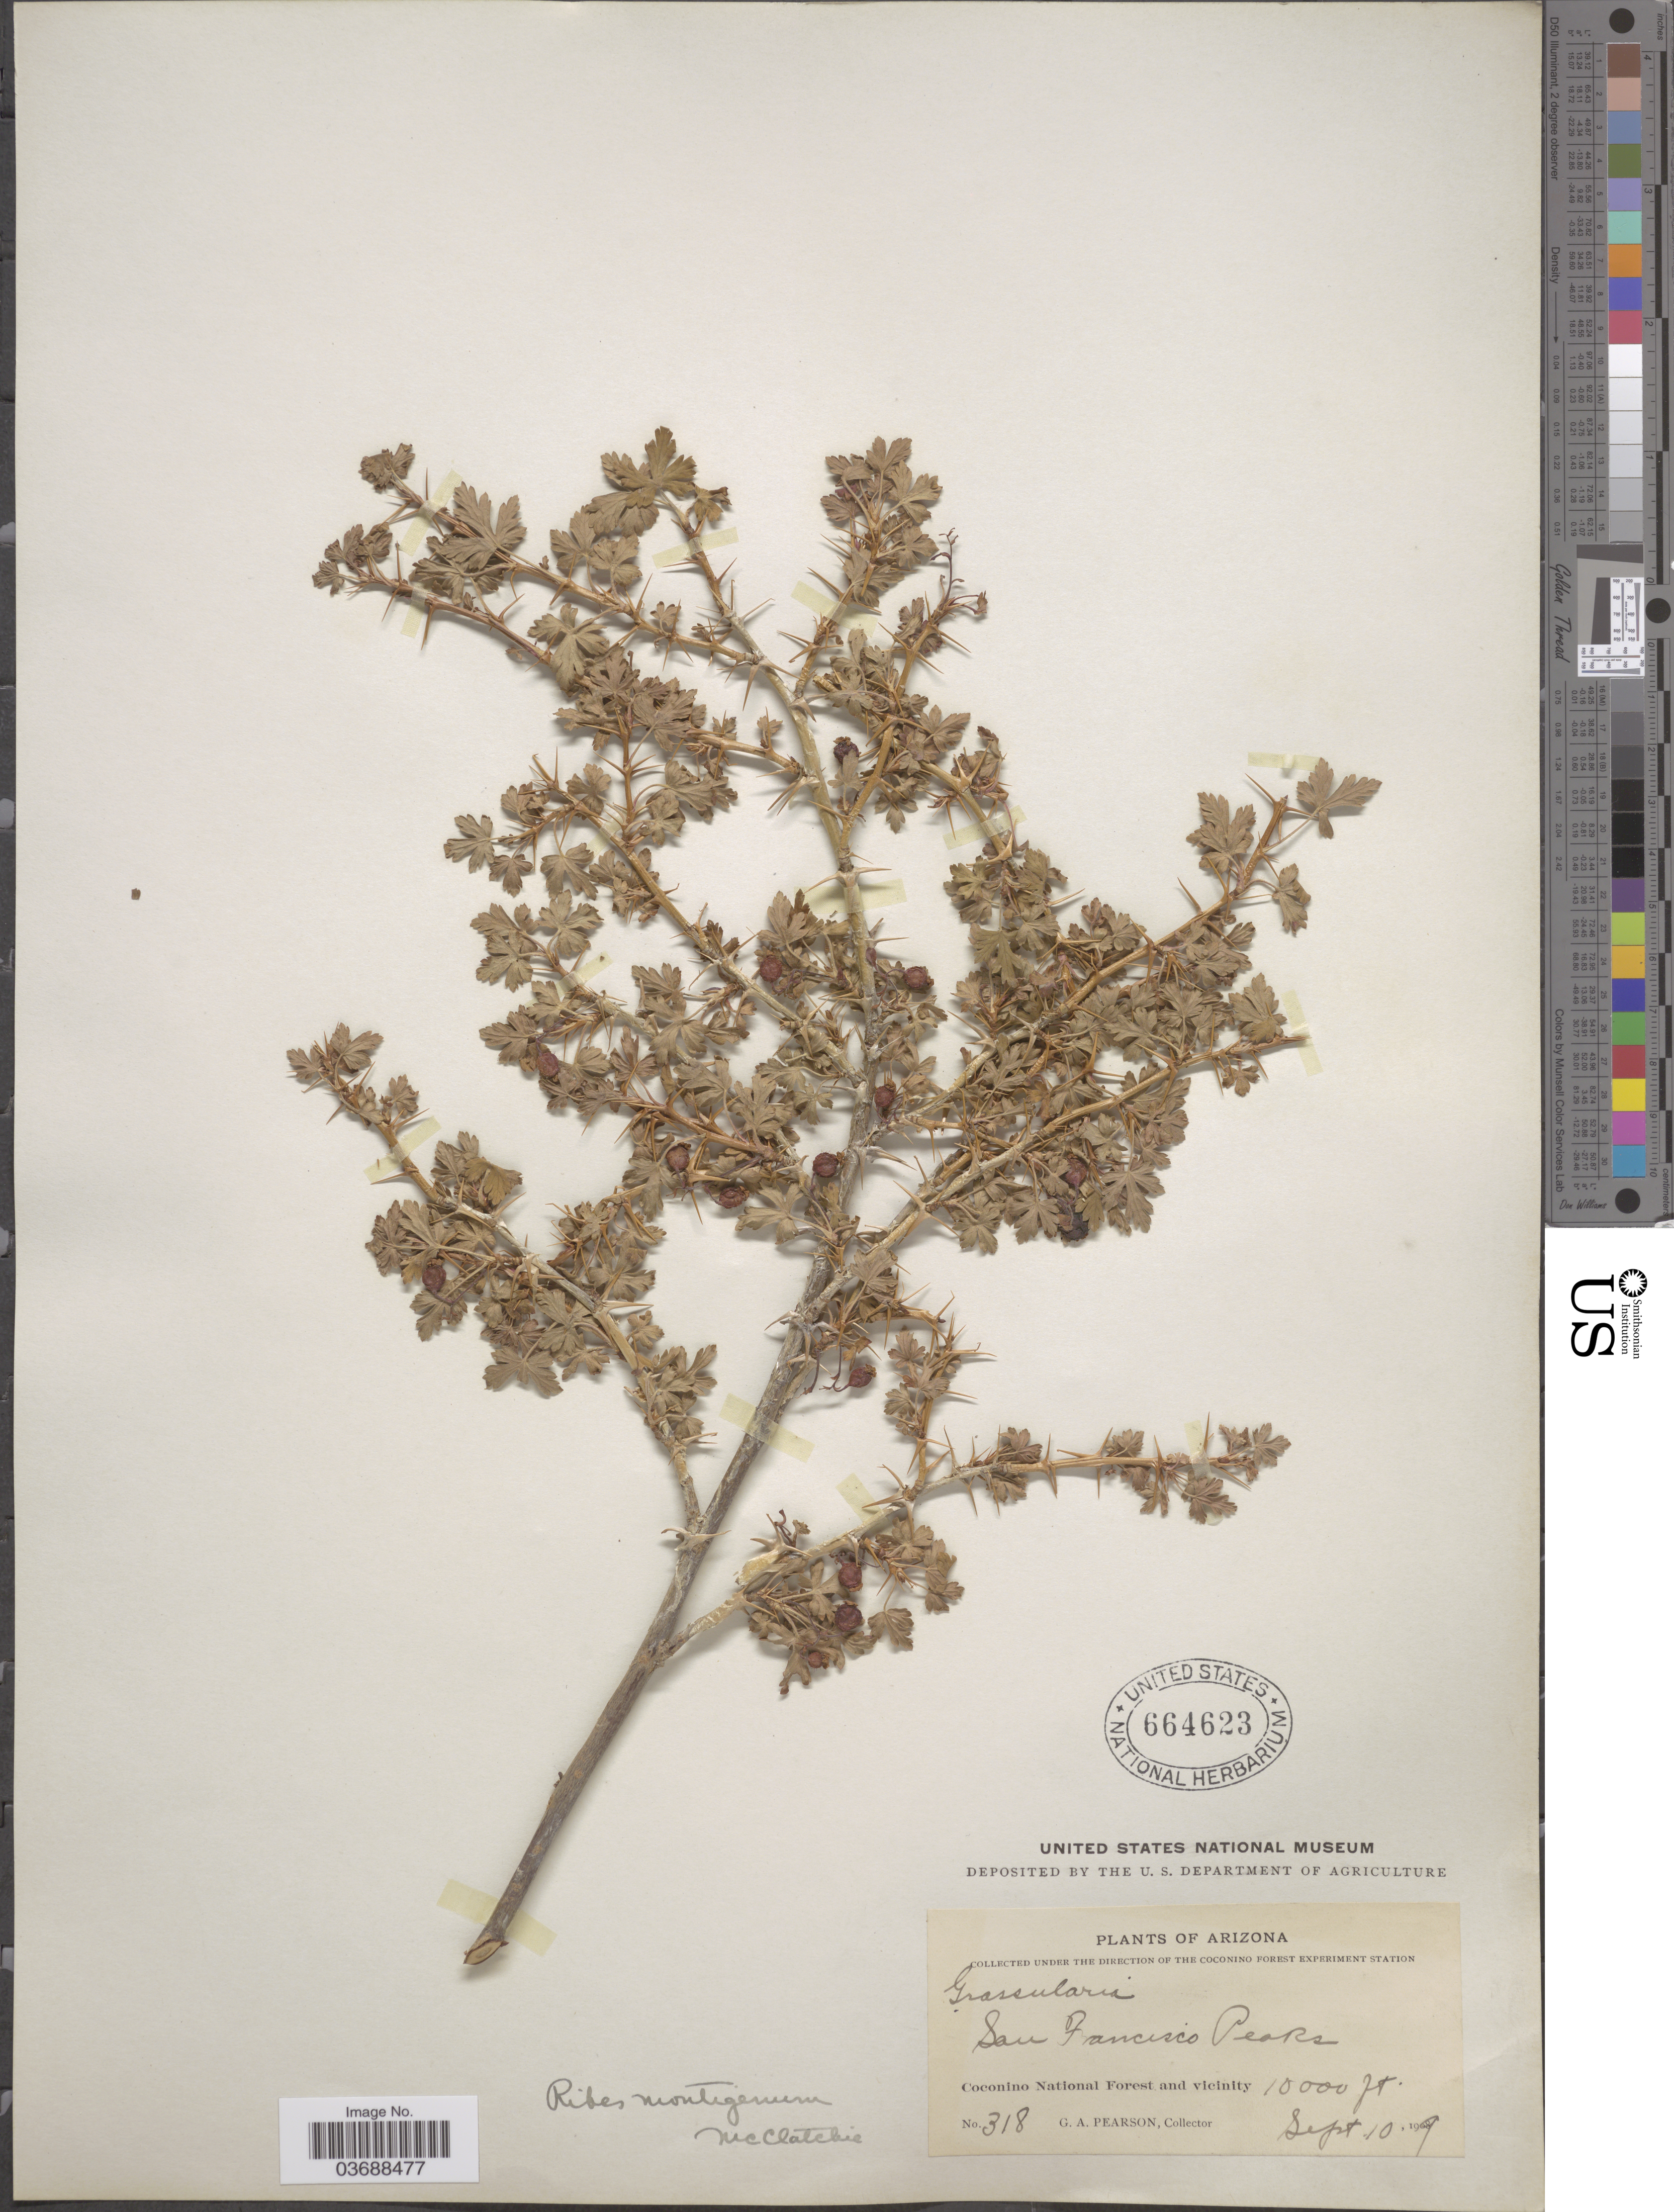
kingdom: Plantae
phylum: Tracheophyta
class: Magnoliopsida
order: Saxifragales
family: Grossulariaceae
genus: Ribes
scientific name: Ribes montigenum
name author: McClatchie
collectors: G. Pearson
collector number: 318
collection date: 1909-09-10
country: United States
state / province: Arizona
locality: San Francisco Peaks. Coconino National Forest and vicinity.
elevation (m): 3048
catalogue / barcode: US 664623